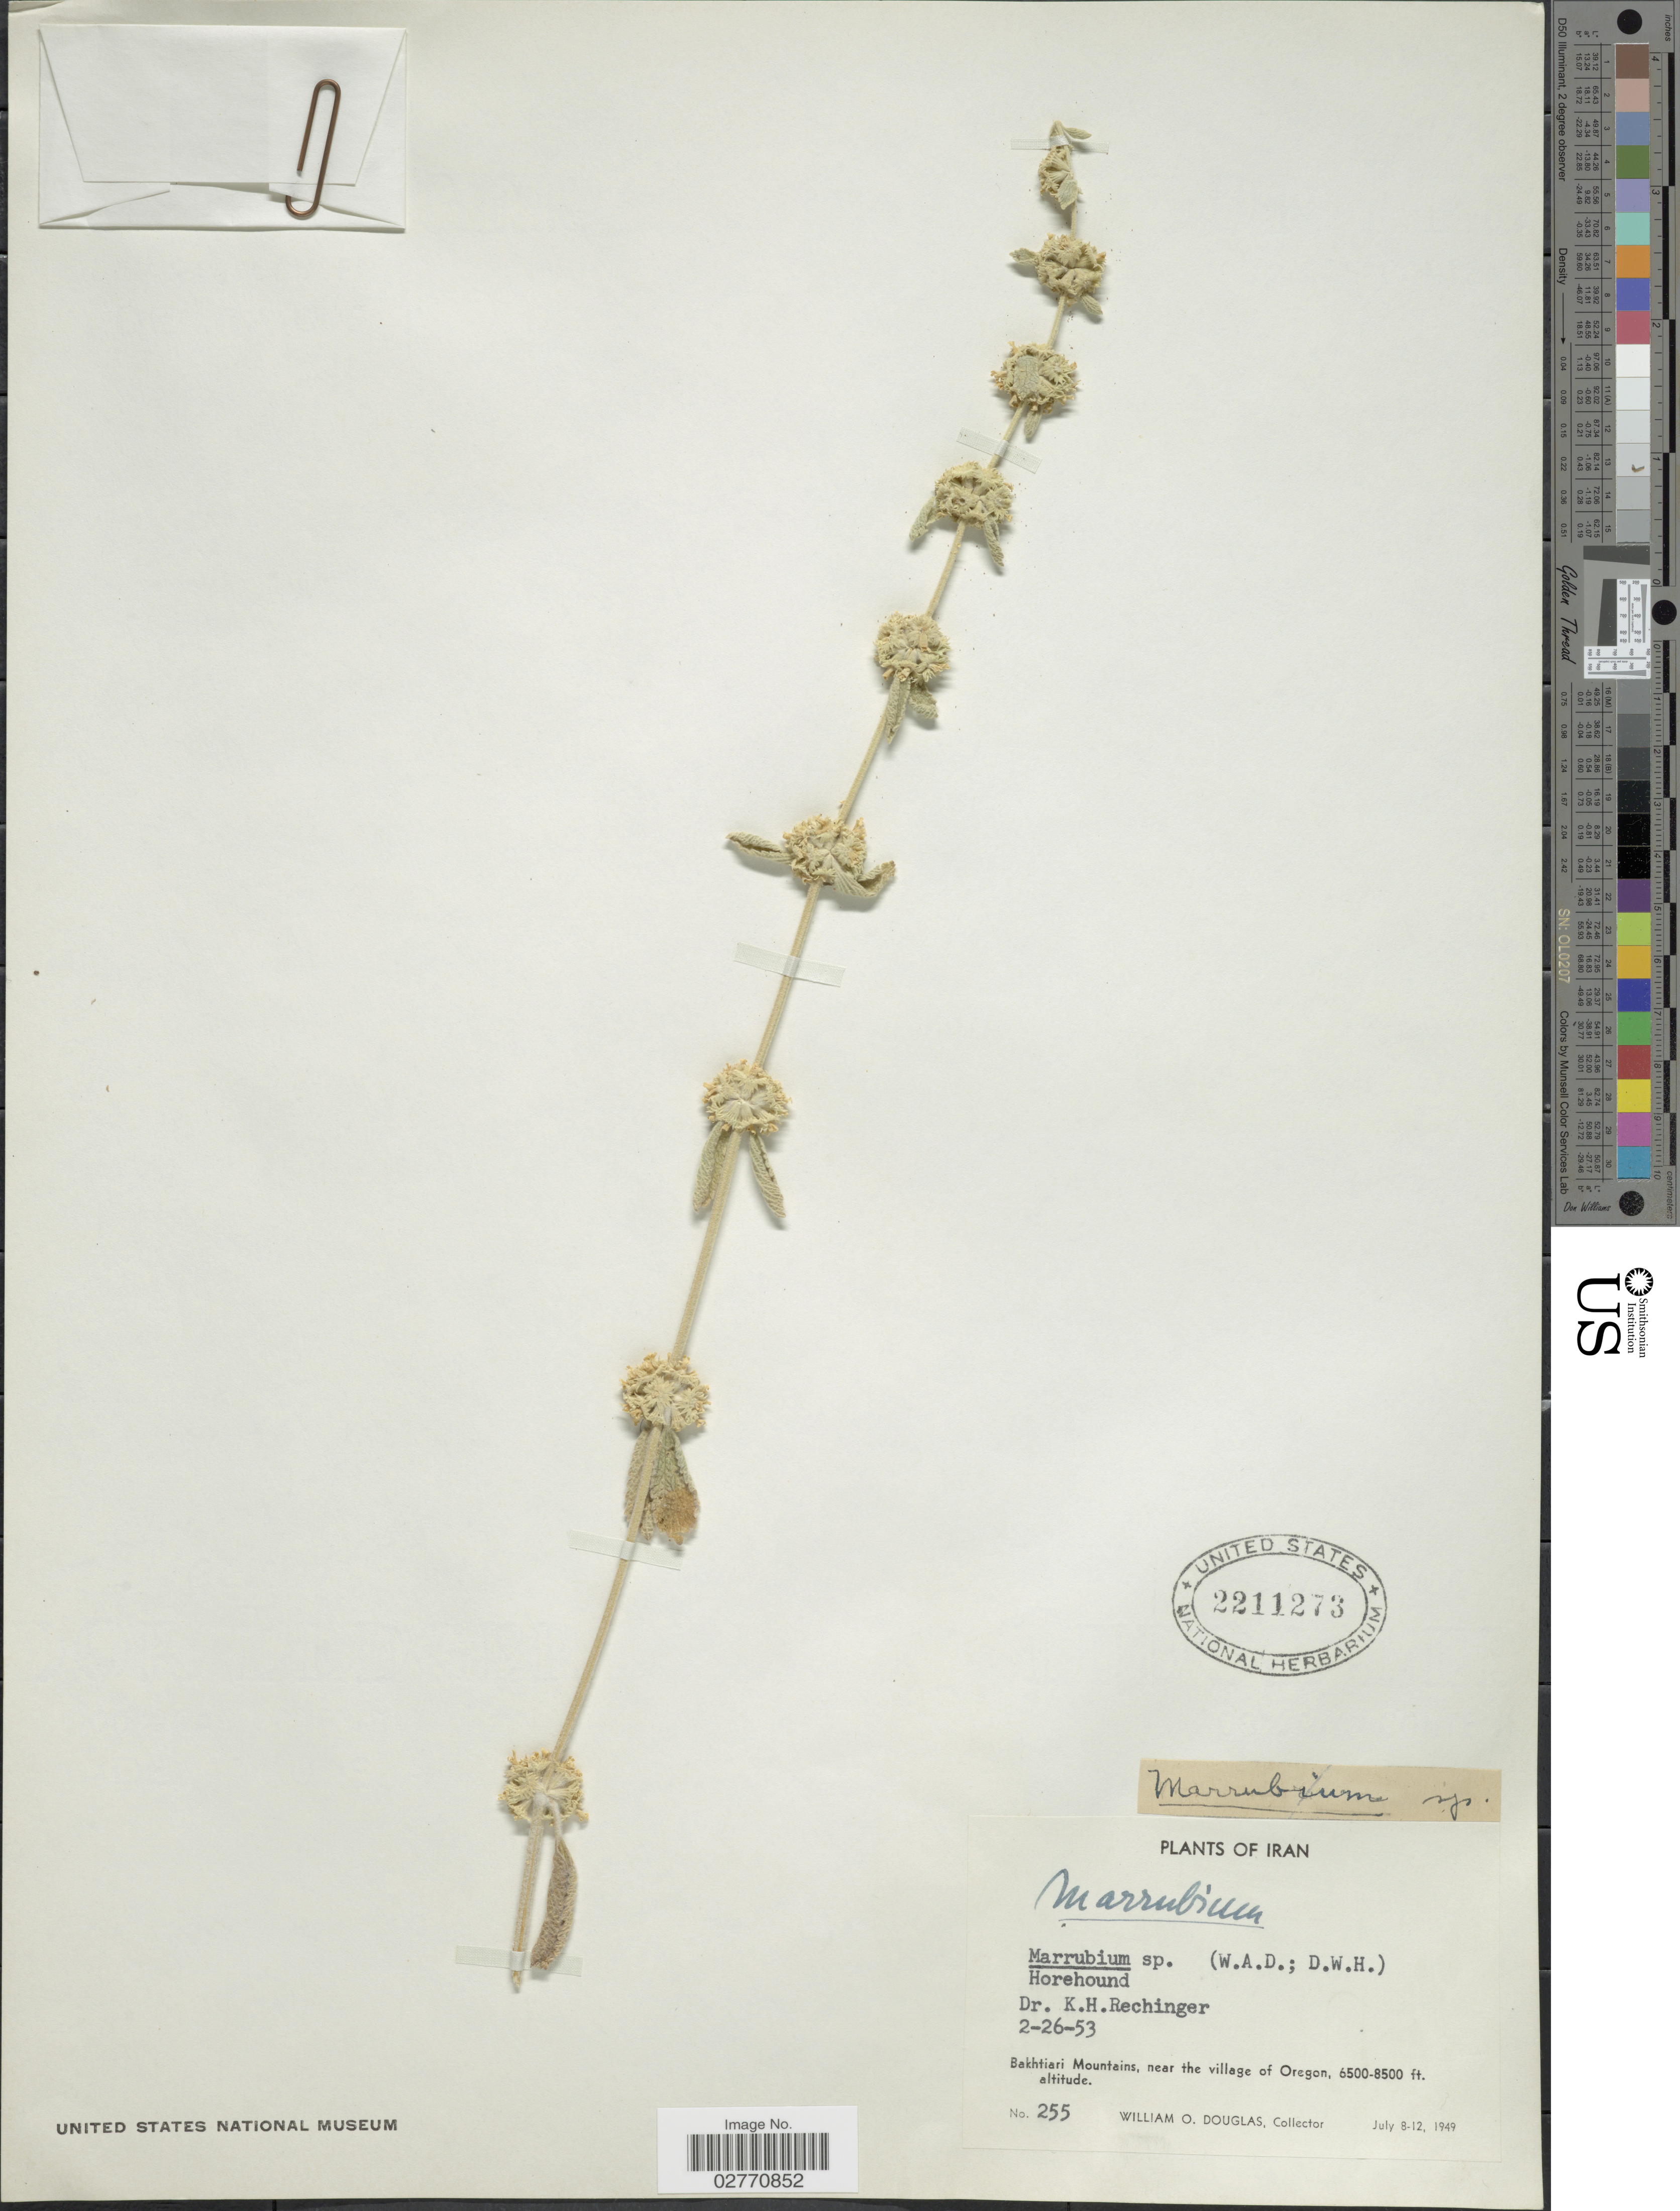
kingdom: Plantae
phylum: Tracheophyta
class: Magnoliopsida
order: Lamiales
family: Lamiaceae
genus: Marrubium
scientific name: Marrubium sp.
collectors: W. Douglas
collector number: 255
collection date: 1949-07-08/1949-07-12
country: Iran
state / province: Chahar Mahaal and Bakhtiari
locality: Bakhtiari Mountains, near the village of Oregon.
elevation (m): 1981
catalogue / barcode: US 2211273